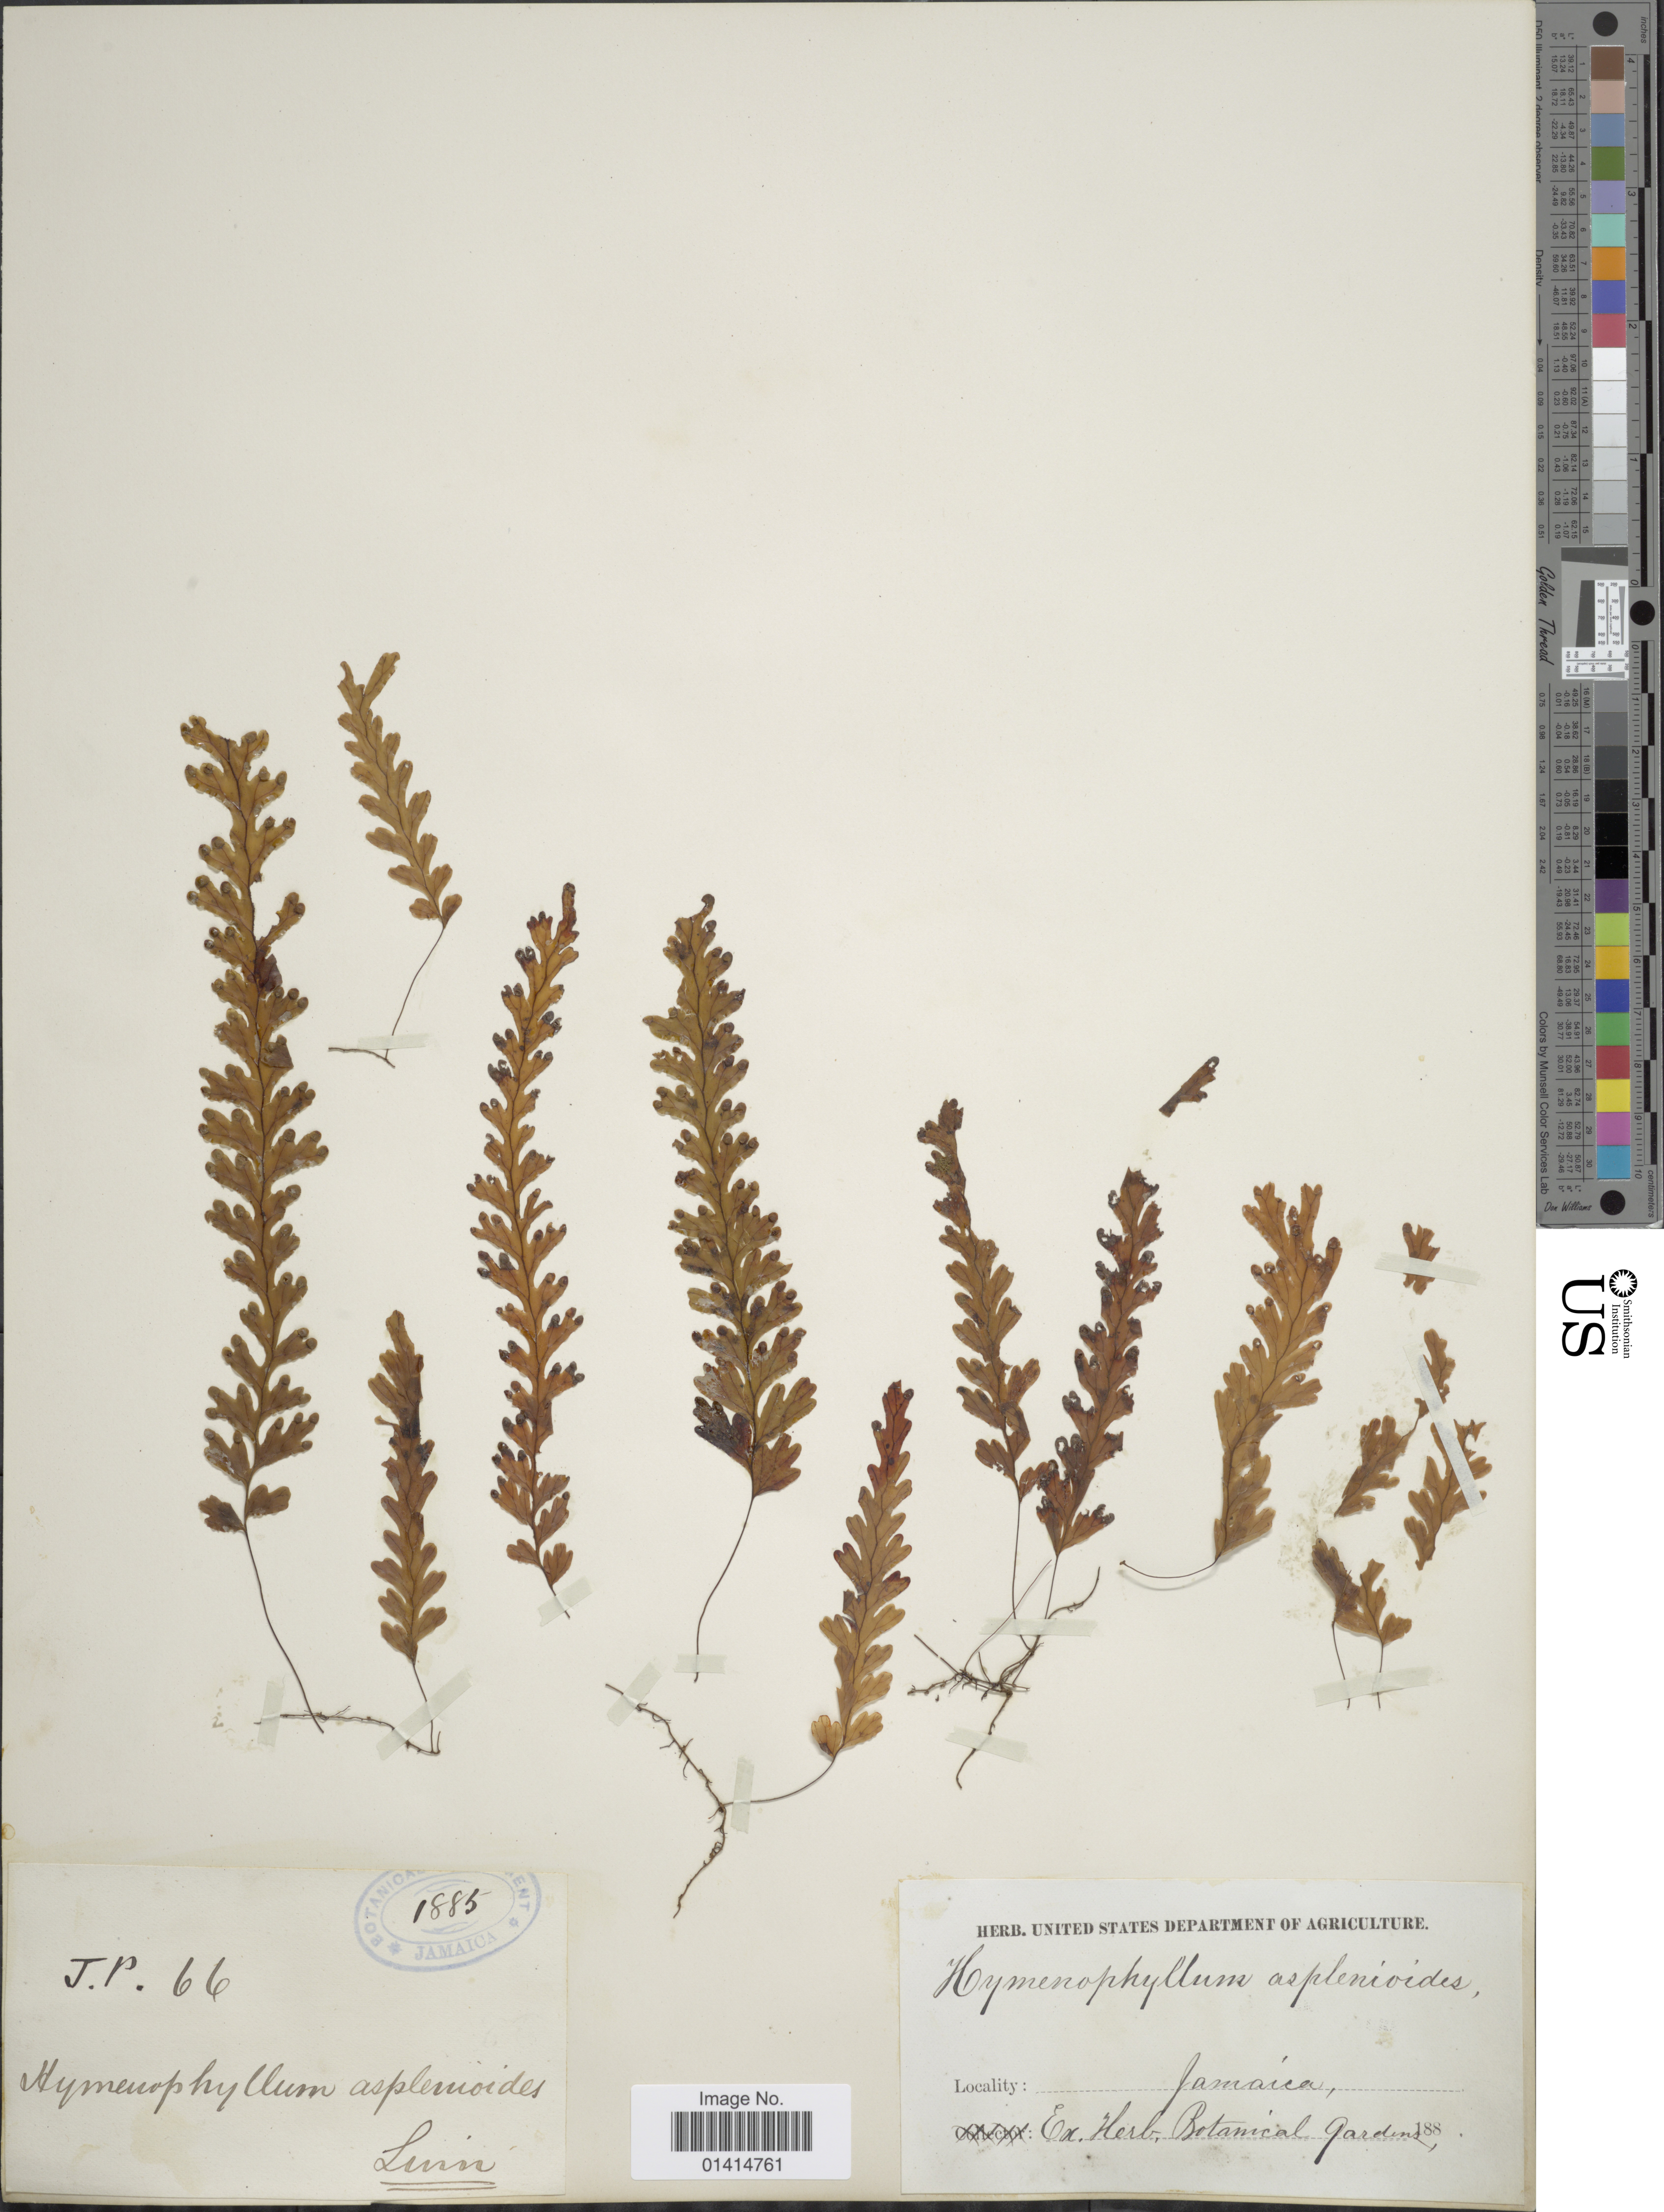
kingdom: Plantae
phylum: Tracheophyta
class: Polypodiopsida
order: Hymenophyllales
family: Hymenophyllaceae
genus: Hymenophyllum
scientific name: Hymenophyllum asplenioides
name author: (Sw.) Sw.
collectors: ex herb. Bot. Gard.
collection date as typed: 188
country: Jamaica